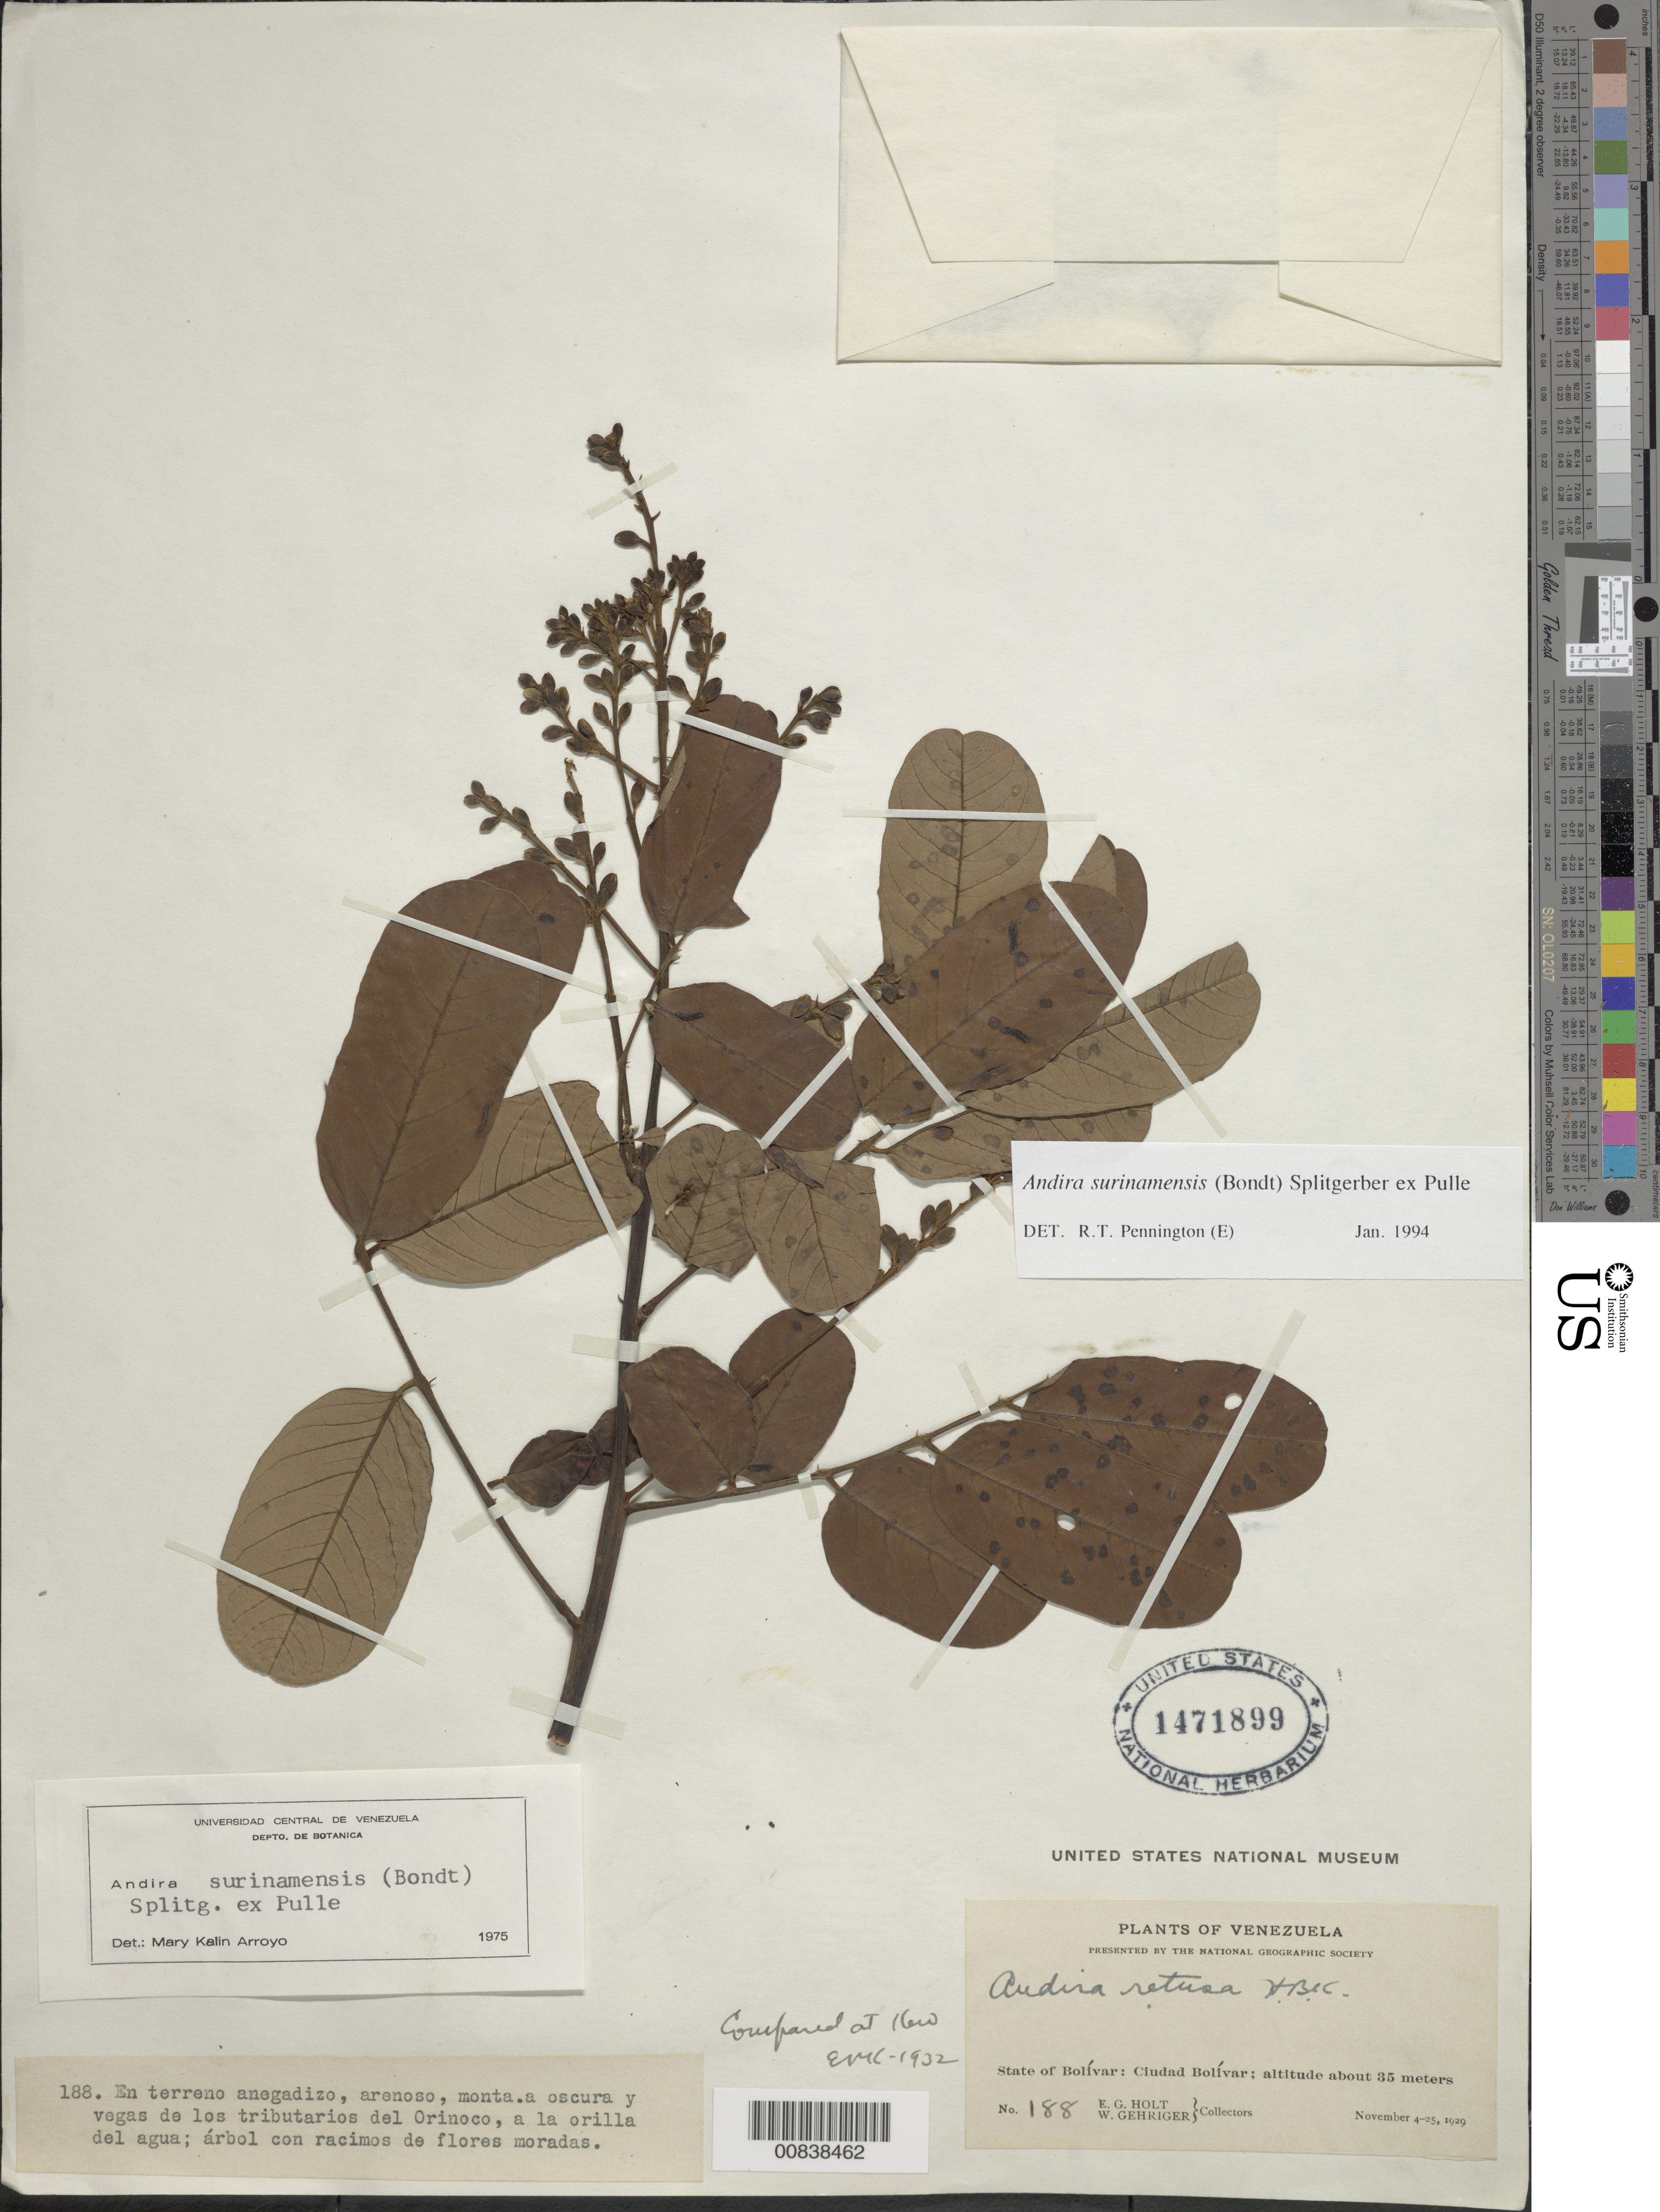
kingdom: Plantae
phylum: Tracheophyta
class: Magnoliopsida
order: Fabales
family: Fabaceae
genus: Andira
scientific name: Andira surinamensis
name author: (Bondt) Splitg. ex Amshoff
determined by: Pennington, R. T., (E), Royal Botanic Gardens (Edinburgh) (UNITED KINGDOM)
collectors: E. Holt & W. Gehriger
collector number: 188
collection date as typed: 4-Nov-29 to 25-Nov-29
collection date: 1929-11-04/1929-11-25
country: Venezuela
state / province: Bolívar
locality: Ciudad Bolívar; tributaríos del Orinoco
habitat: Terreno anegadizo, arenoso, montaña oscura y vegas de los tributarios del Orinoco, a la orilla del agua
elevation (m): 35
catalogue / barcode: US 1471899